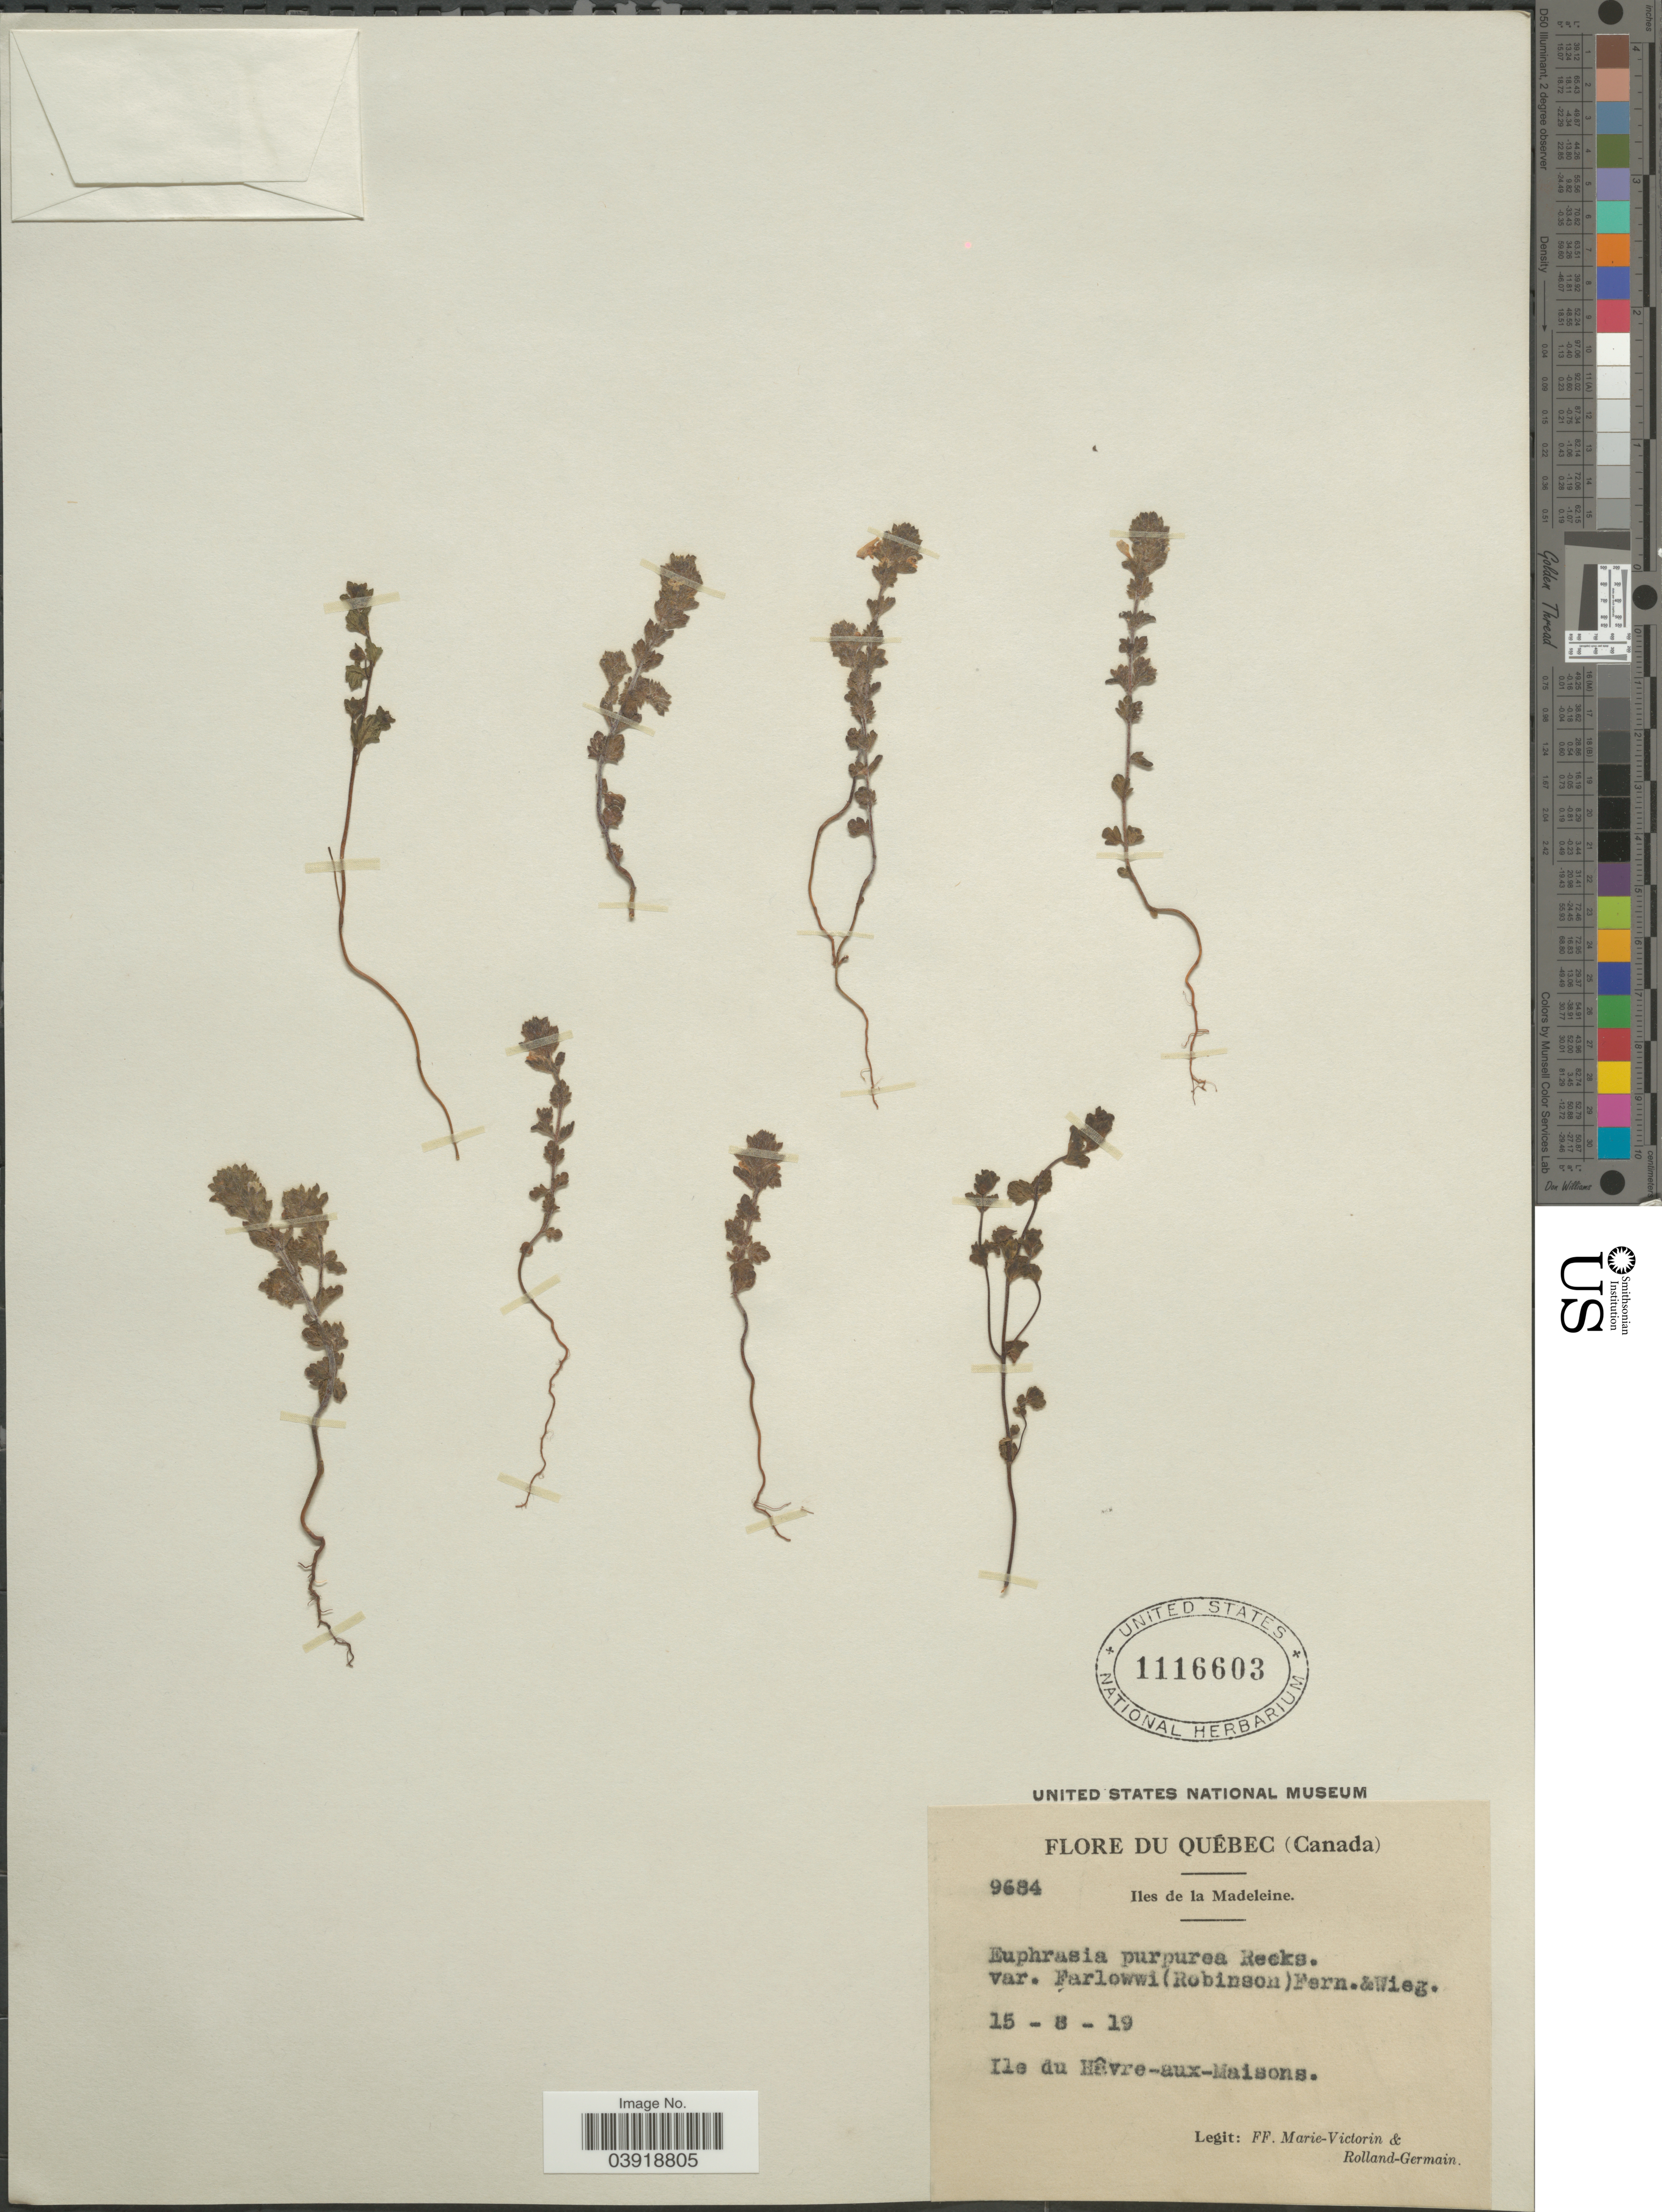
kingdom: Plantae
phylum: Tracheophyta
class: Magnoliopsida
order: Lamiales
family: Orobanchaceae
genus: Euphrasia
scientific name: Euphrasia purpurea var. farlowii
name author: (B.L. Rob.) Fernald & Wiegand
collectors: F. Marie-Victorin & Rolland-Germain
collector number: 9684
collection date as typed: Transcribed d/m/y: 15/8/19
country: Canada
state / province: Quebec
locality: Iles de la Madeleine. Ile du Hâvre-aux-Maisons.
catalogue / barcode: US 1116603